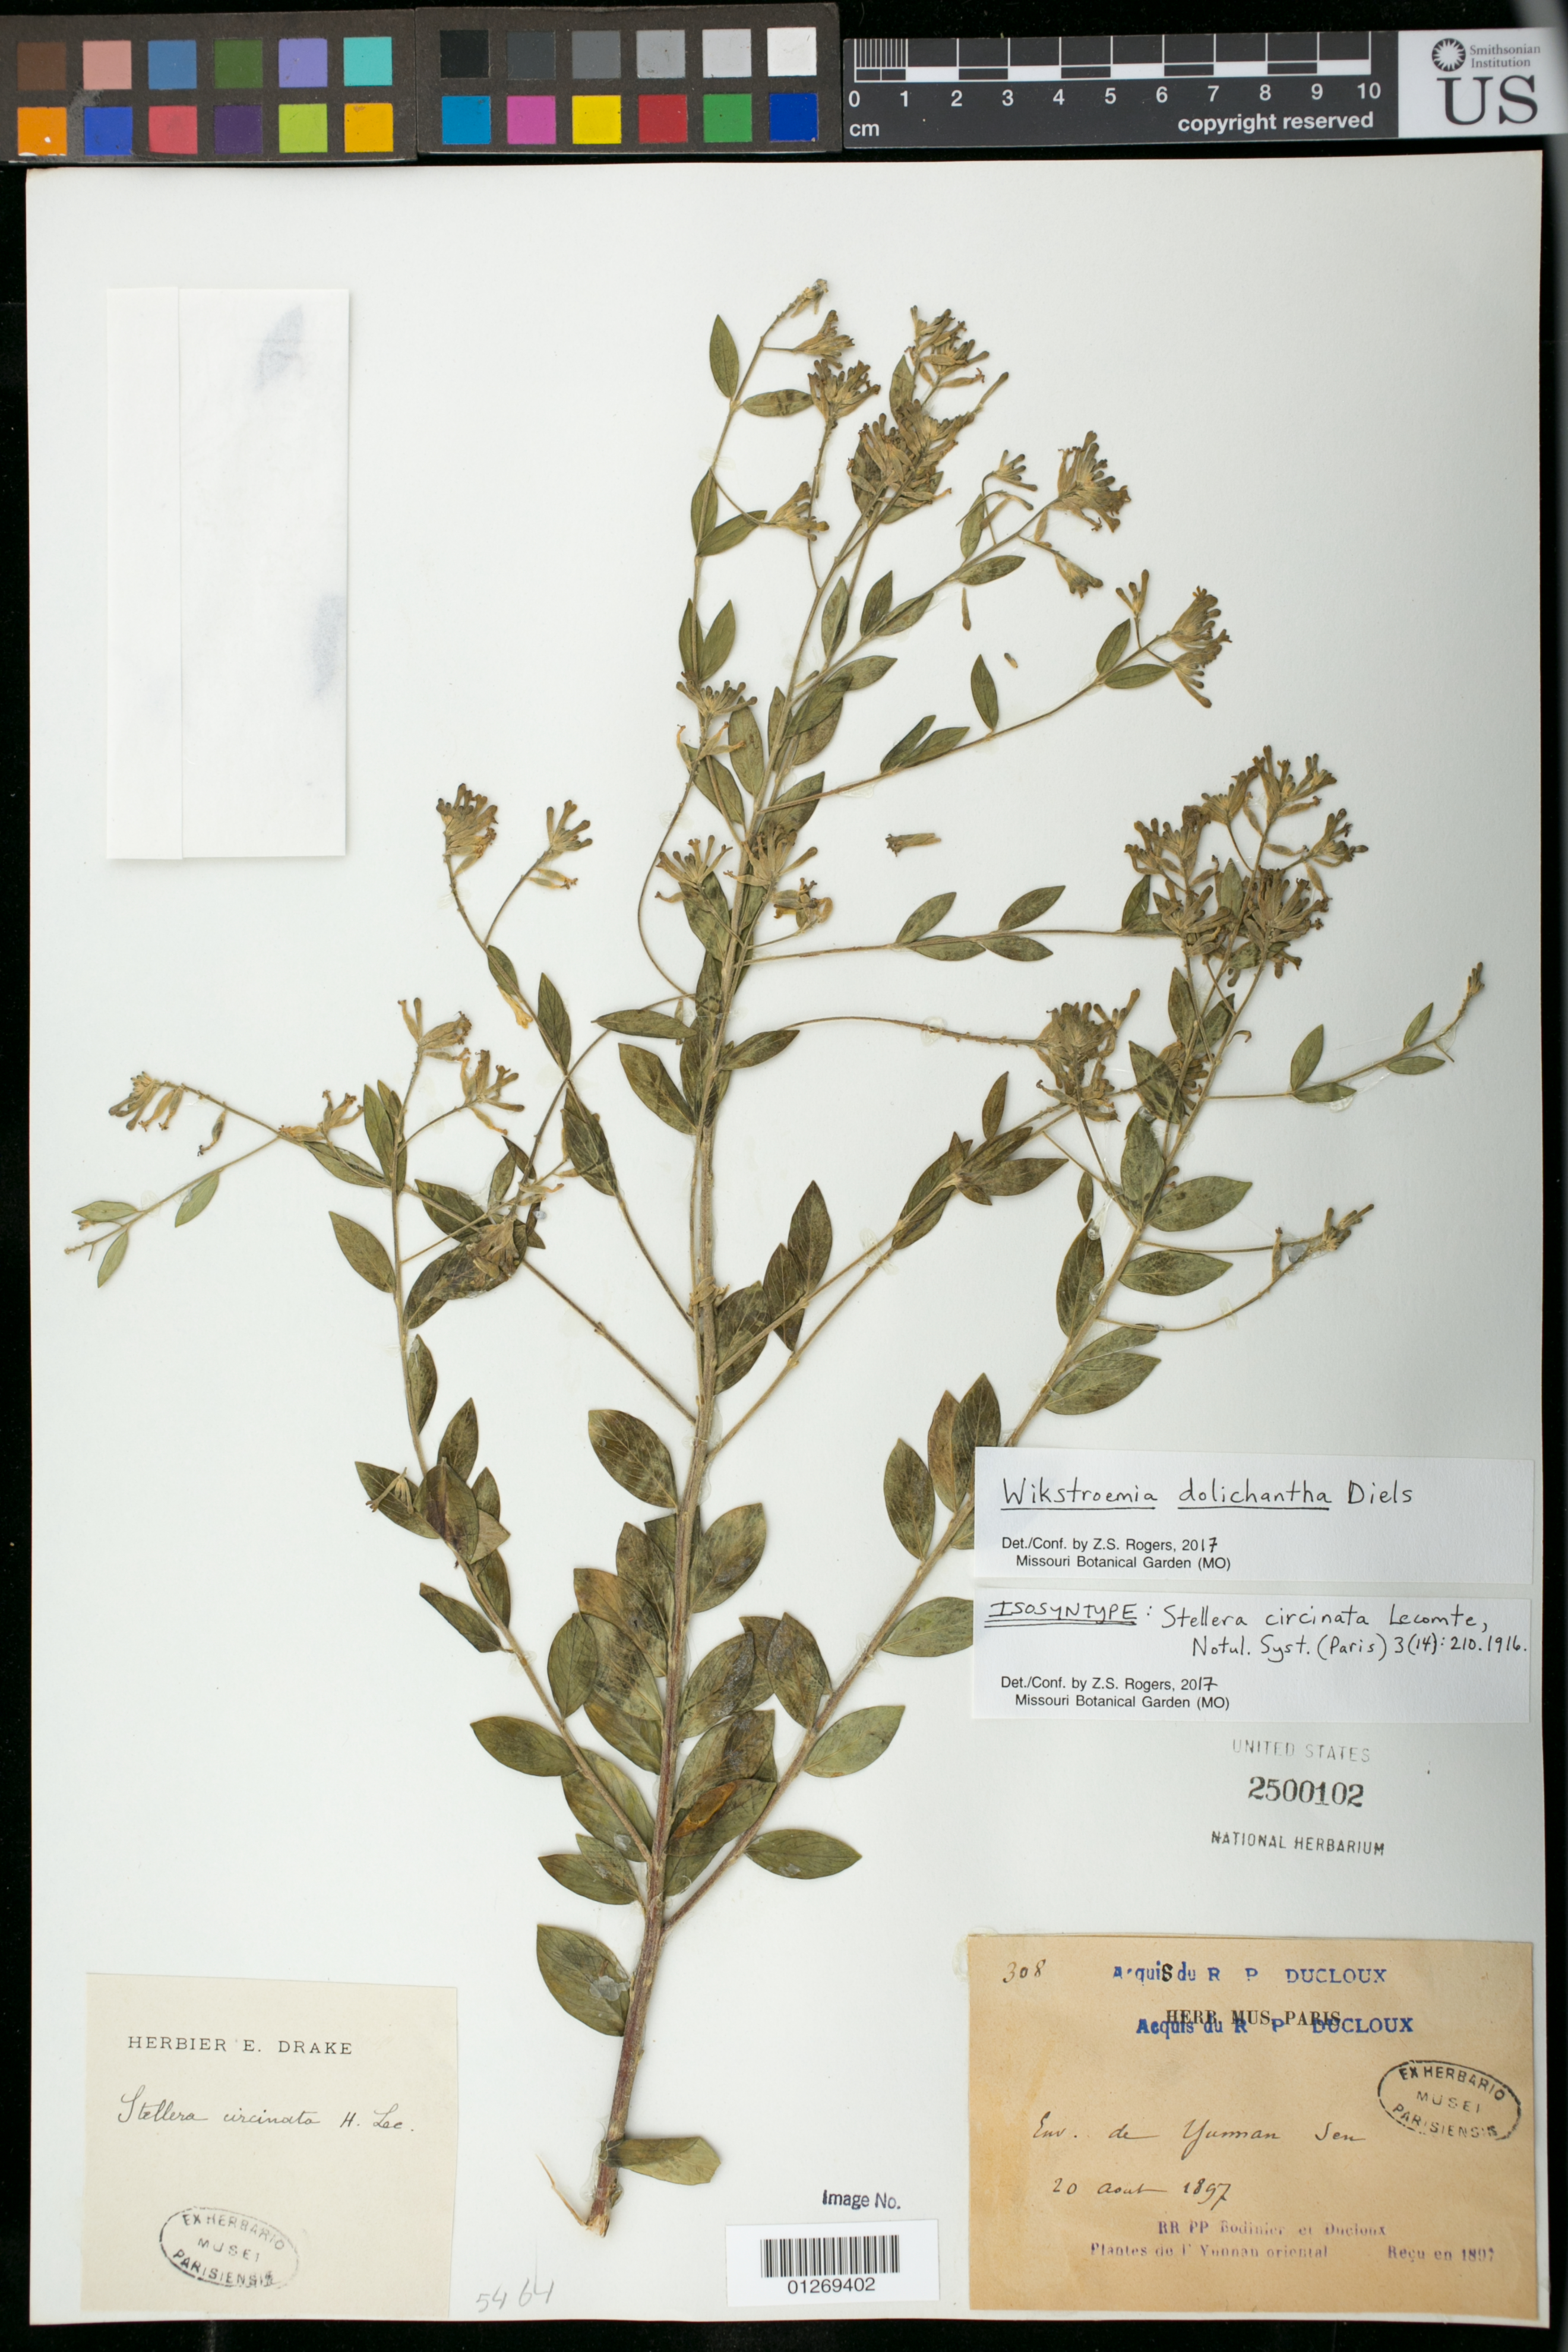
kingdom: Plantae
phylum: Tracheophyta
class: Magnoliopsida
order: Malvales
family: Thymelaeaceae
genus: Stellera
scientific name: Stellera circinata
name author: Lecomte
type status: Isosyntype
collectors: F. Ducloux & E. M. Bodinier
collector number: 308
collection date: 1897-08-20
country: China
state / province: Yunnan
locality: Env. de Yunnan Sen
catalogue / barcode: US 2500102